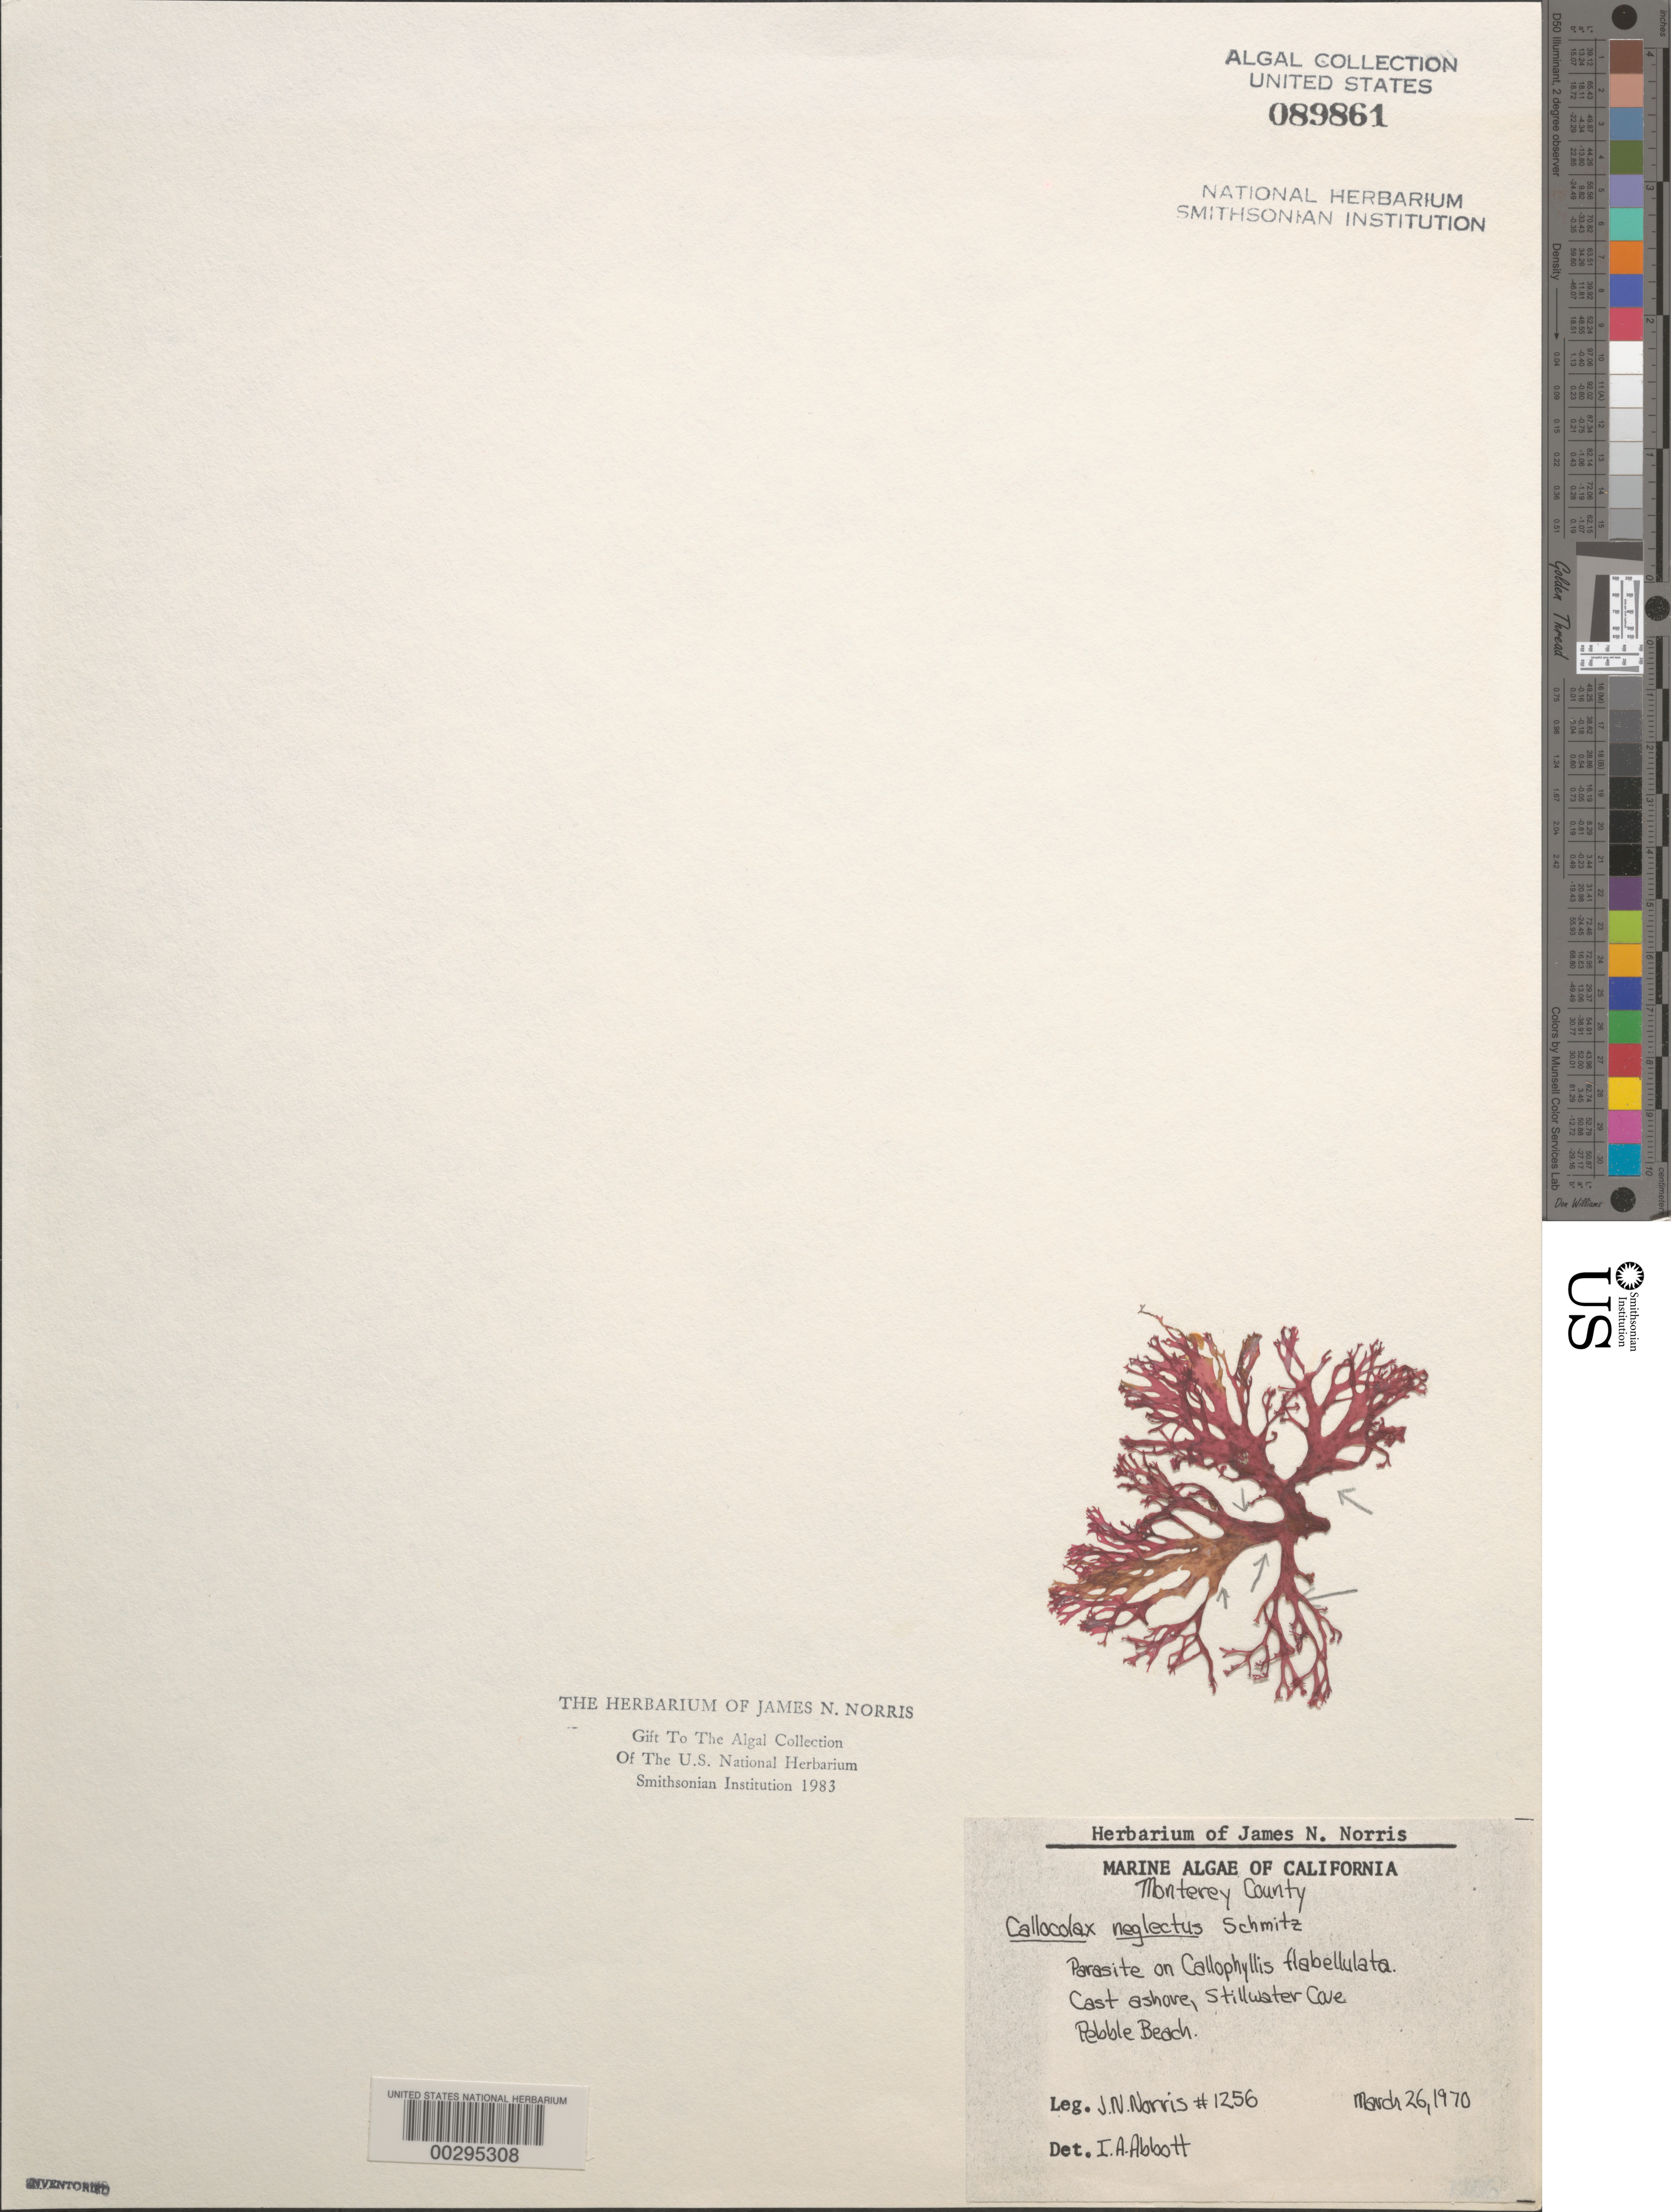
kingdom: Plantae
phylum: Rhodophyta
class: Florideophyceae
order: Gigartinales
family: Kallymeniaceae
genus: Callocolax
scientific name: Callocolax neglectus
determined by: Abbott, Isabella A.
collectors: J. N. Norris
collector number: JN-1256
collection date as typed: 26 Mar 1970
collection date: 1970-03-26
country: United States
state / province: California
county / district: Monterey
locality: Stillwater Cove, Pebble Beach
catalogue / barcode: US 89861